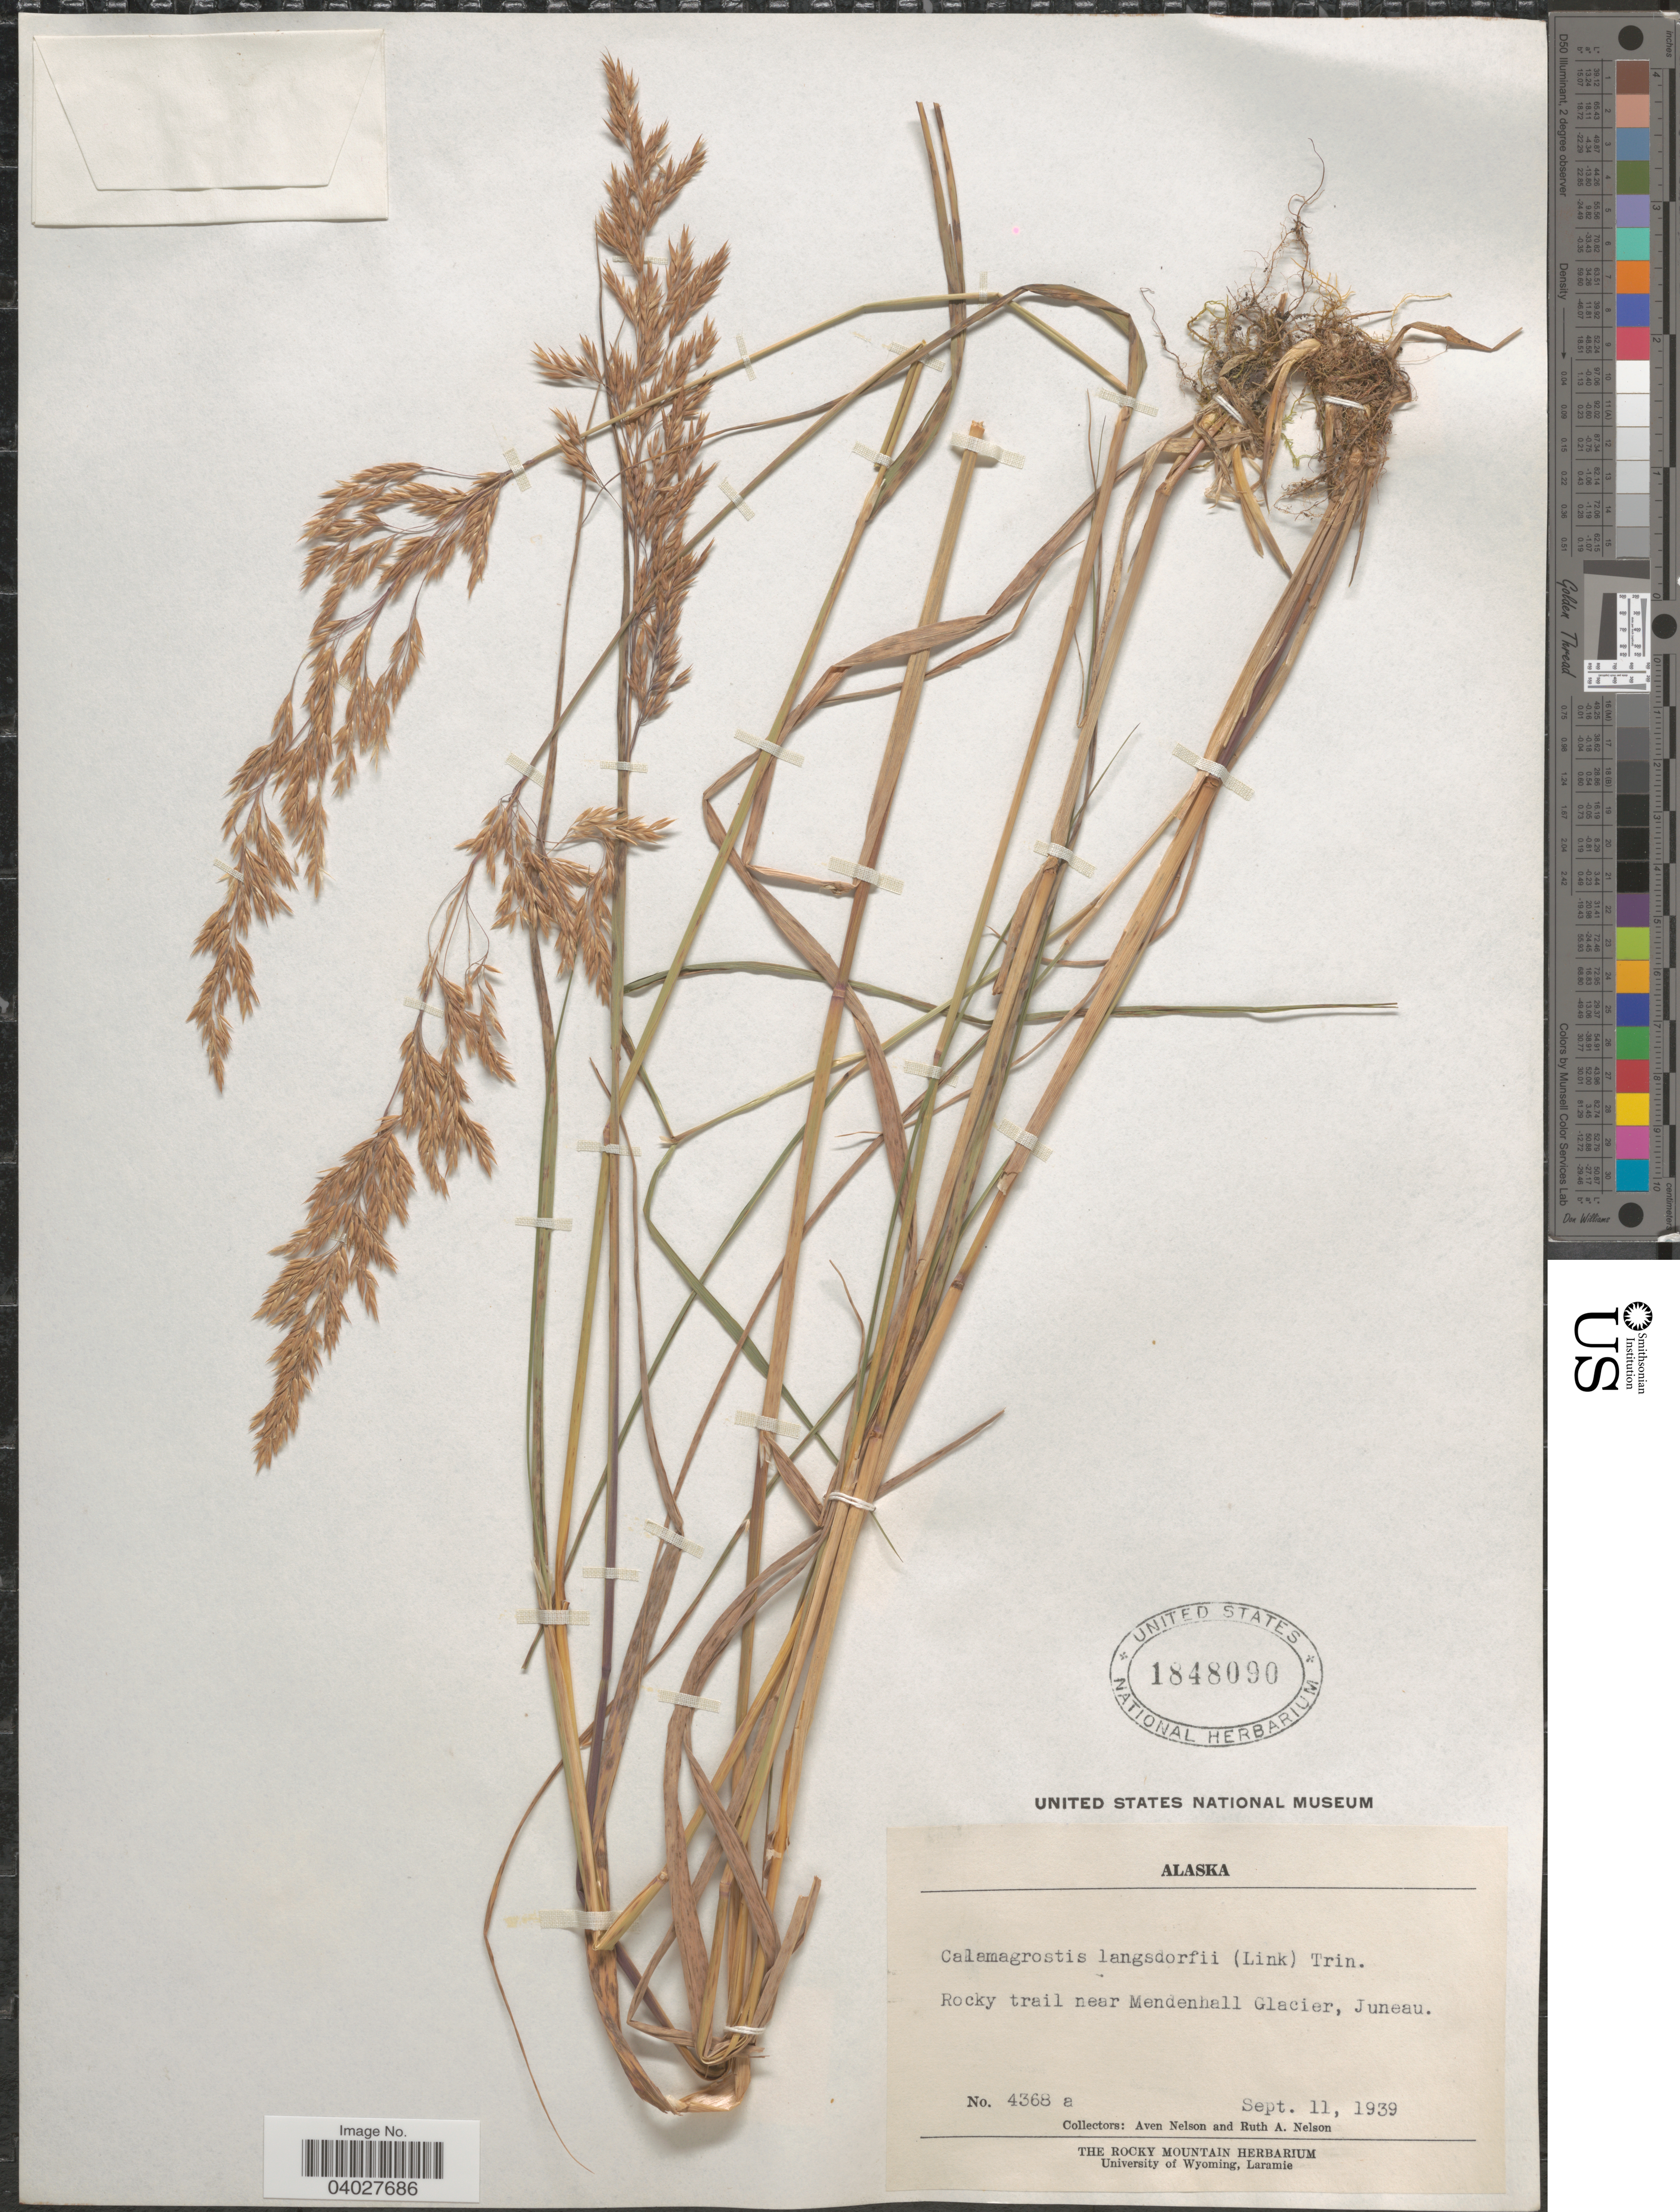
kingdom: Plantae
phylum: Tracheophyta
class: Liliopsida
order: Poales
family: Poaceae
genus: Calamagrostis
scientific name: Calamagrostis canadensis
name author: (Michx.) P. Beauv.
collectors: A. Nelson & R. A. Nelson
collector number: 4368a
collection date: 1939-09-11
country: United States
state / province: Alaska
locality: Rocky trail near Mendelhall Glacier, Juneau.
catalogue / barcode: US 1848090